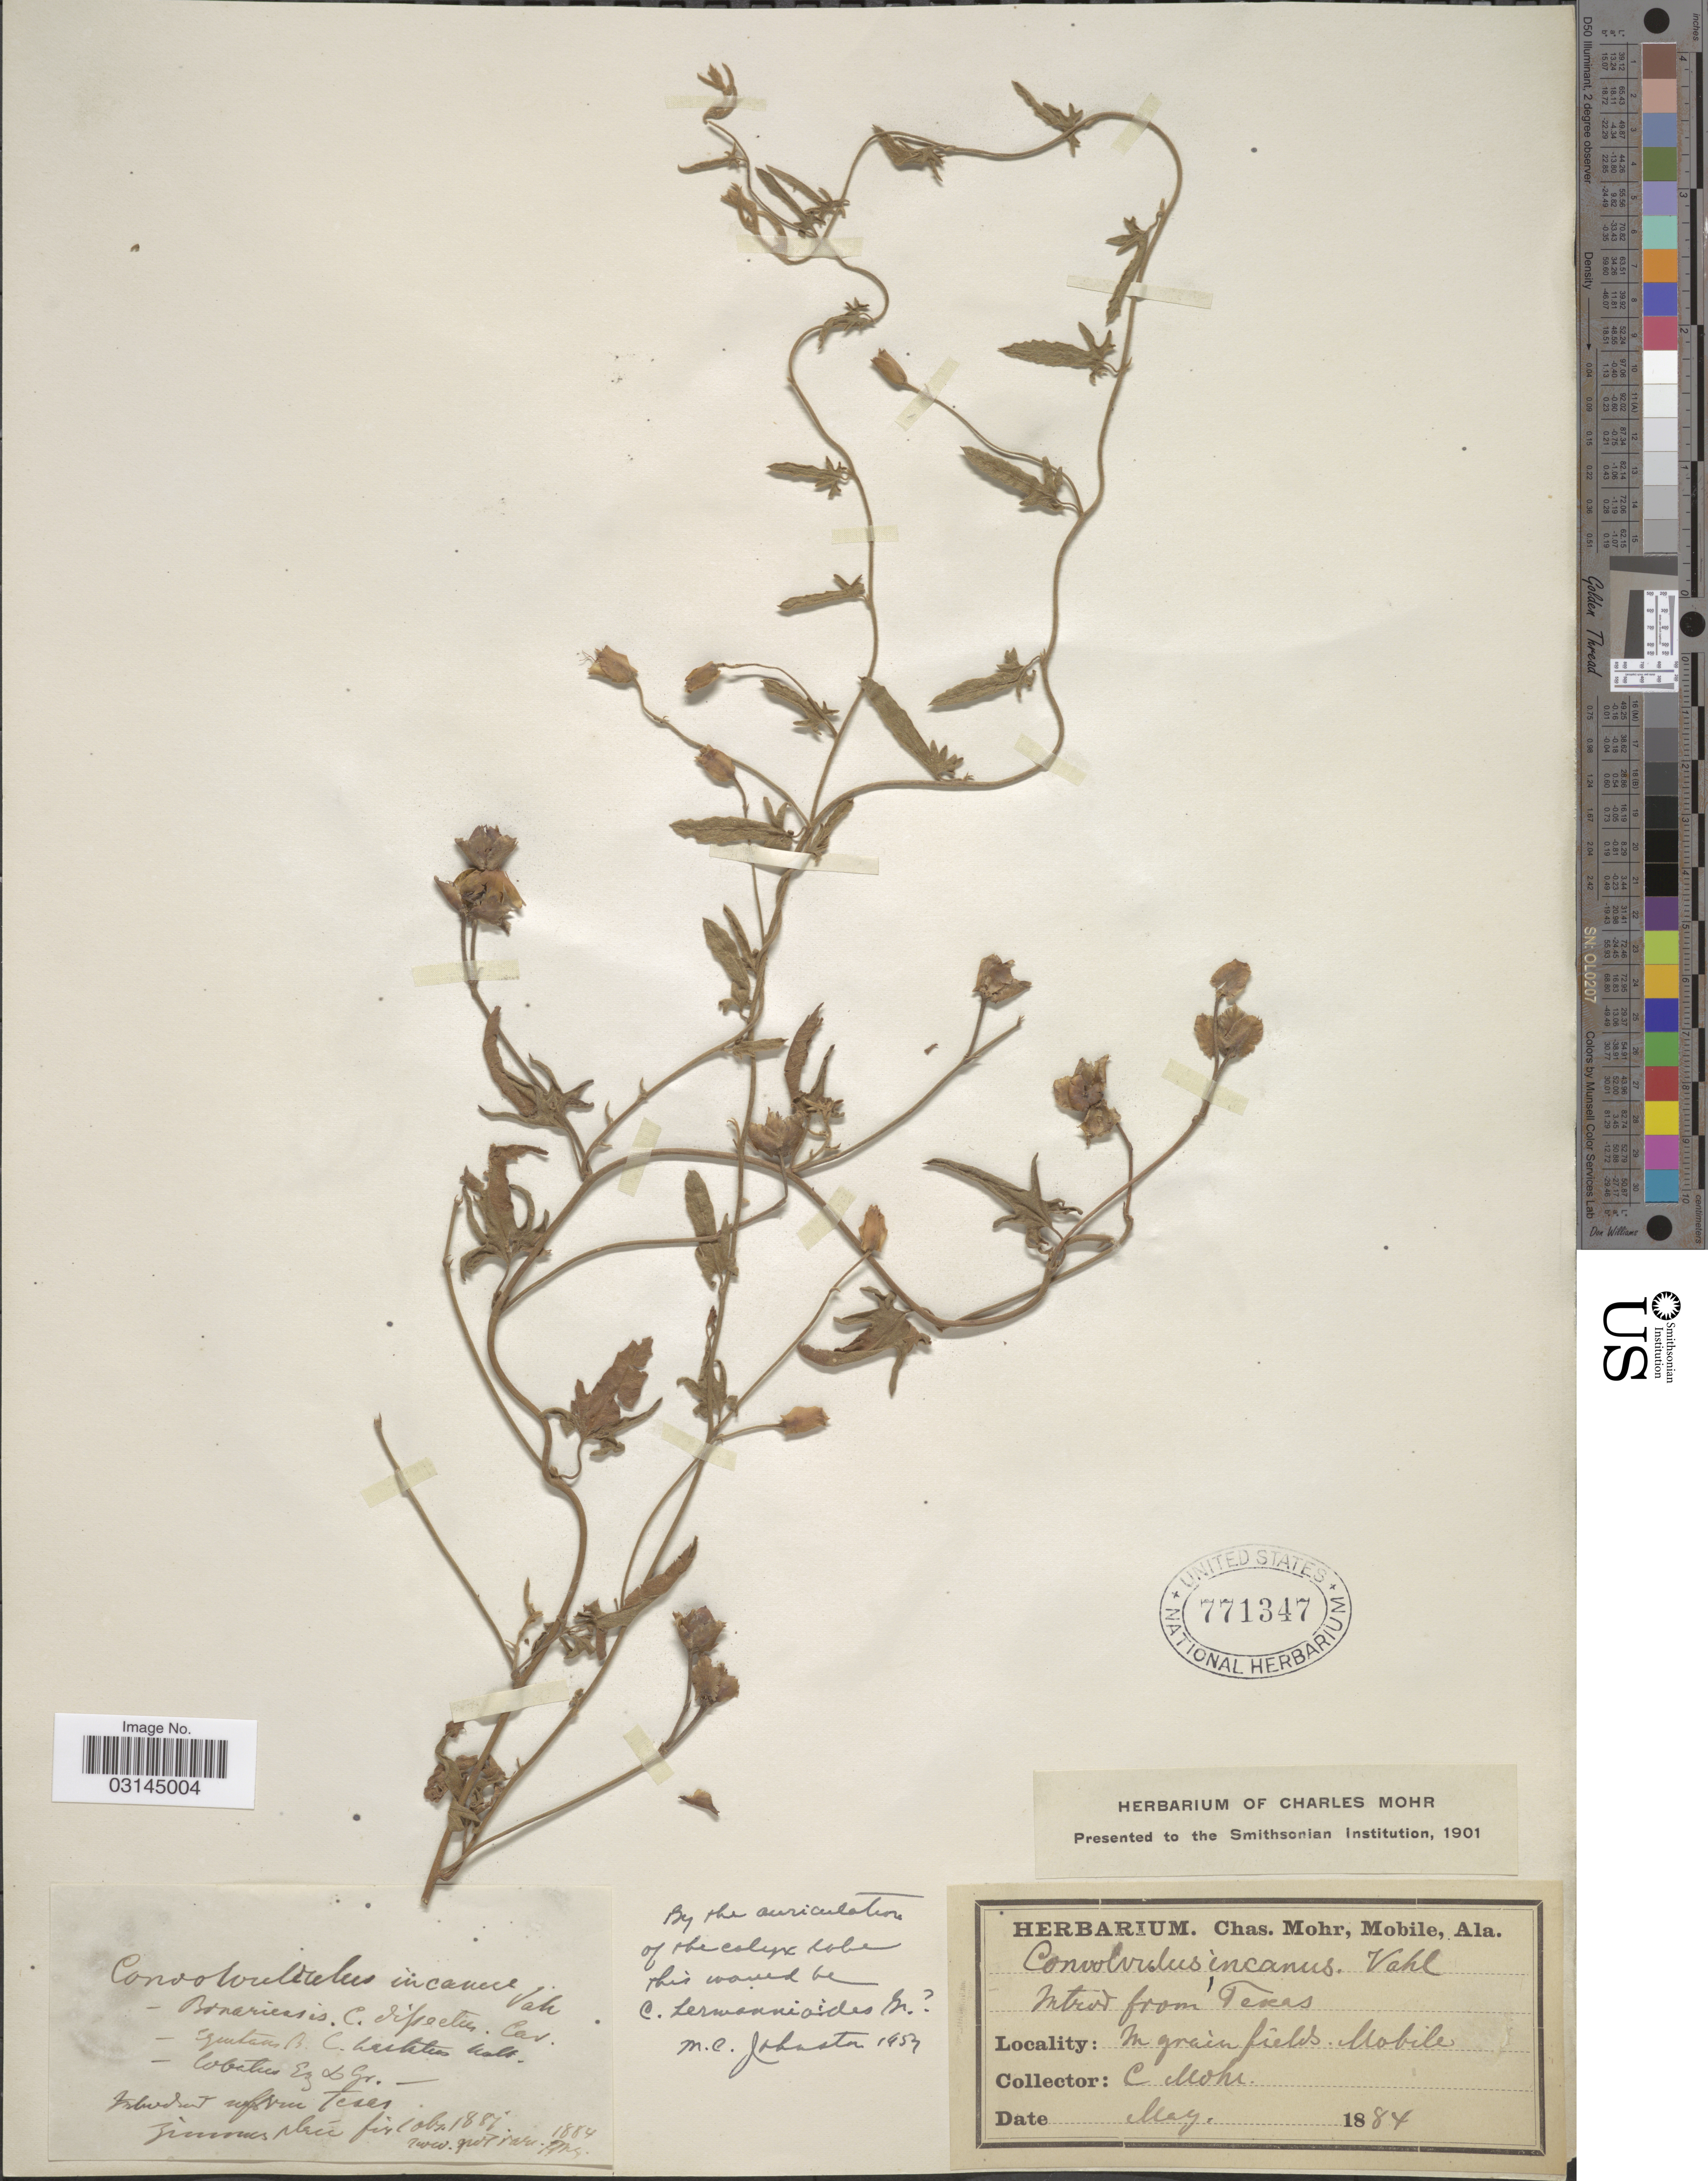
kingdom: Plantae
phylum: Tracheophyta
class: Magnoliopsida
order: Solanales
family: Convolvulaceae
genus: Convolvulus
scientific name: Convolvulus incanus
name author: Vahl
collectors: Mohr, C. T. (herbarium)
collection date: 1884-05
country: United States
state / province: Alabama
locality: Mobile.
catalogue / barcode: US 771347